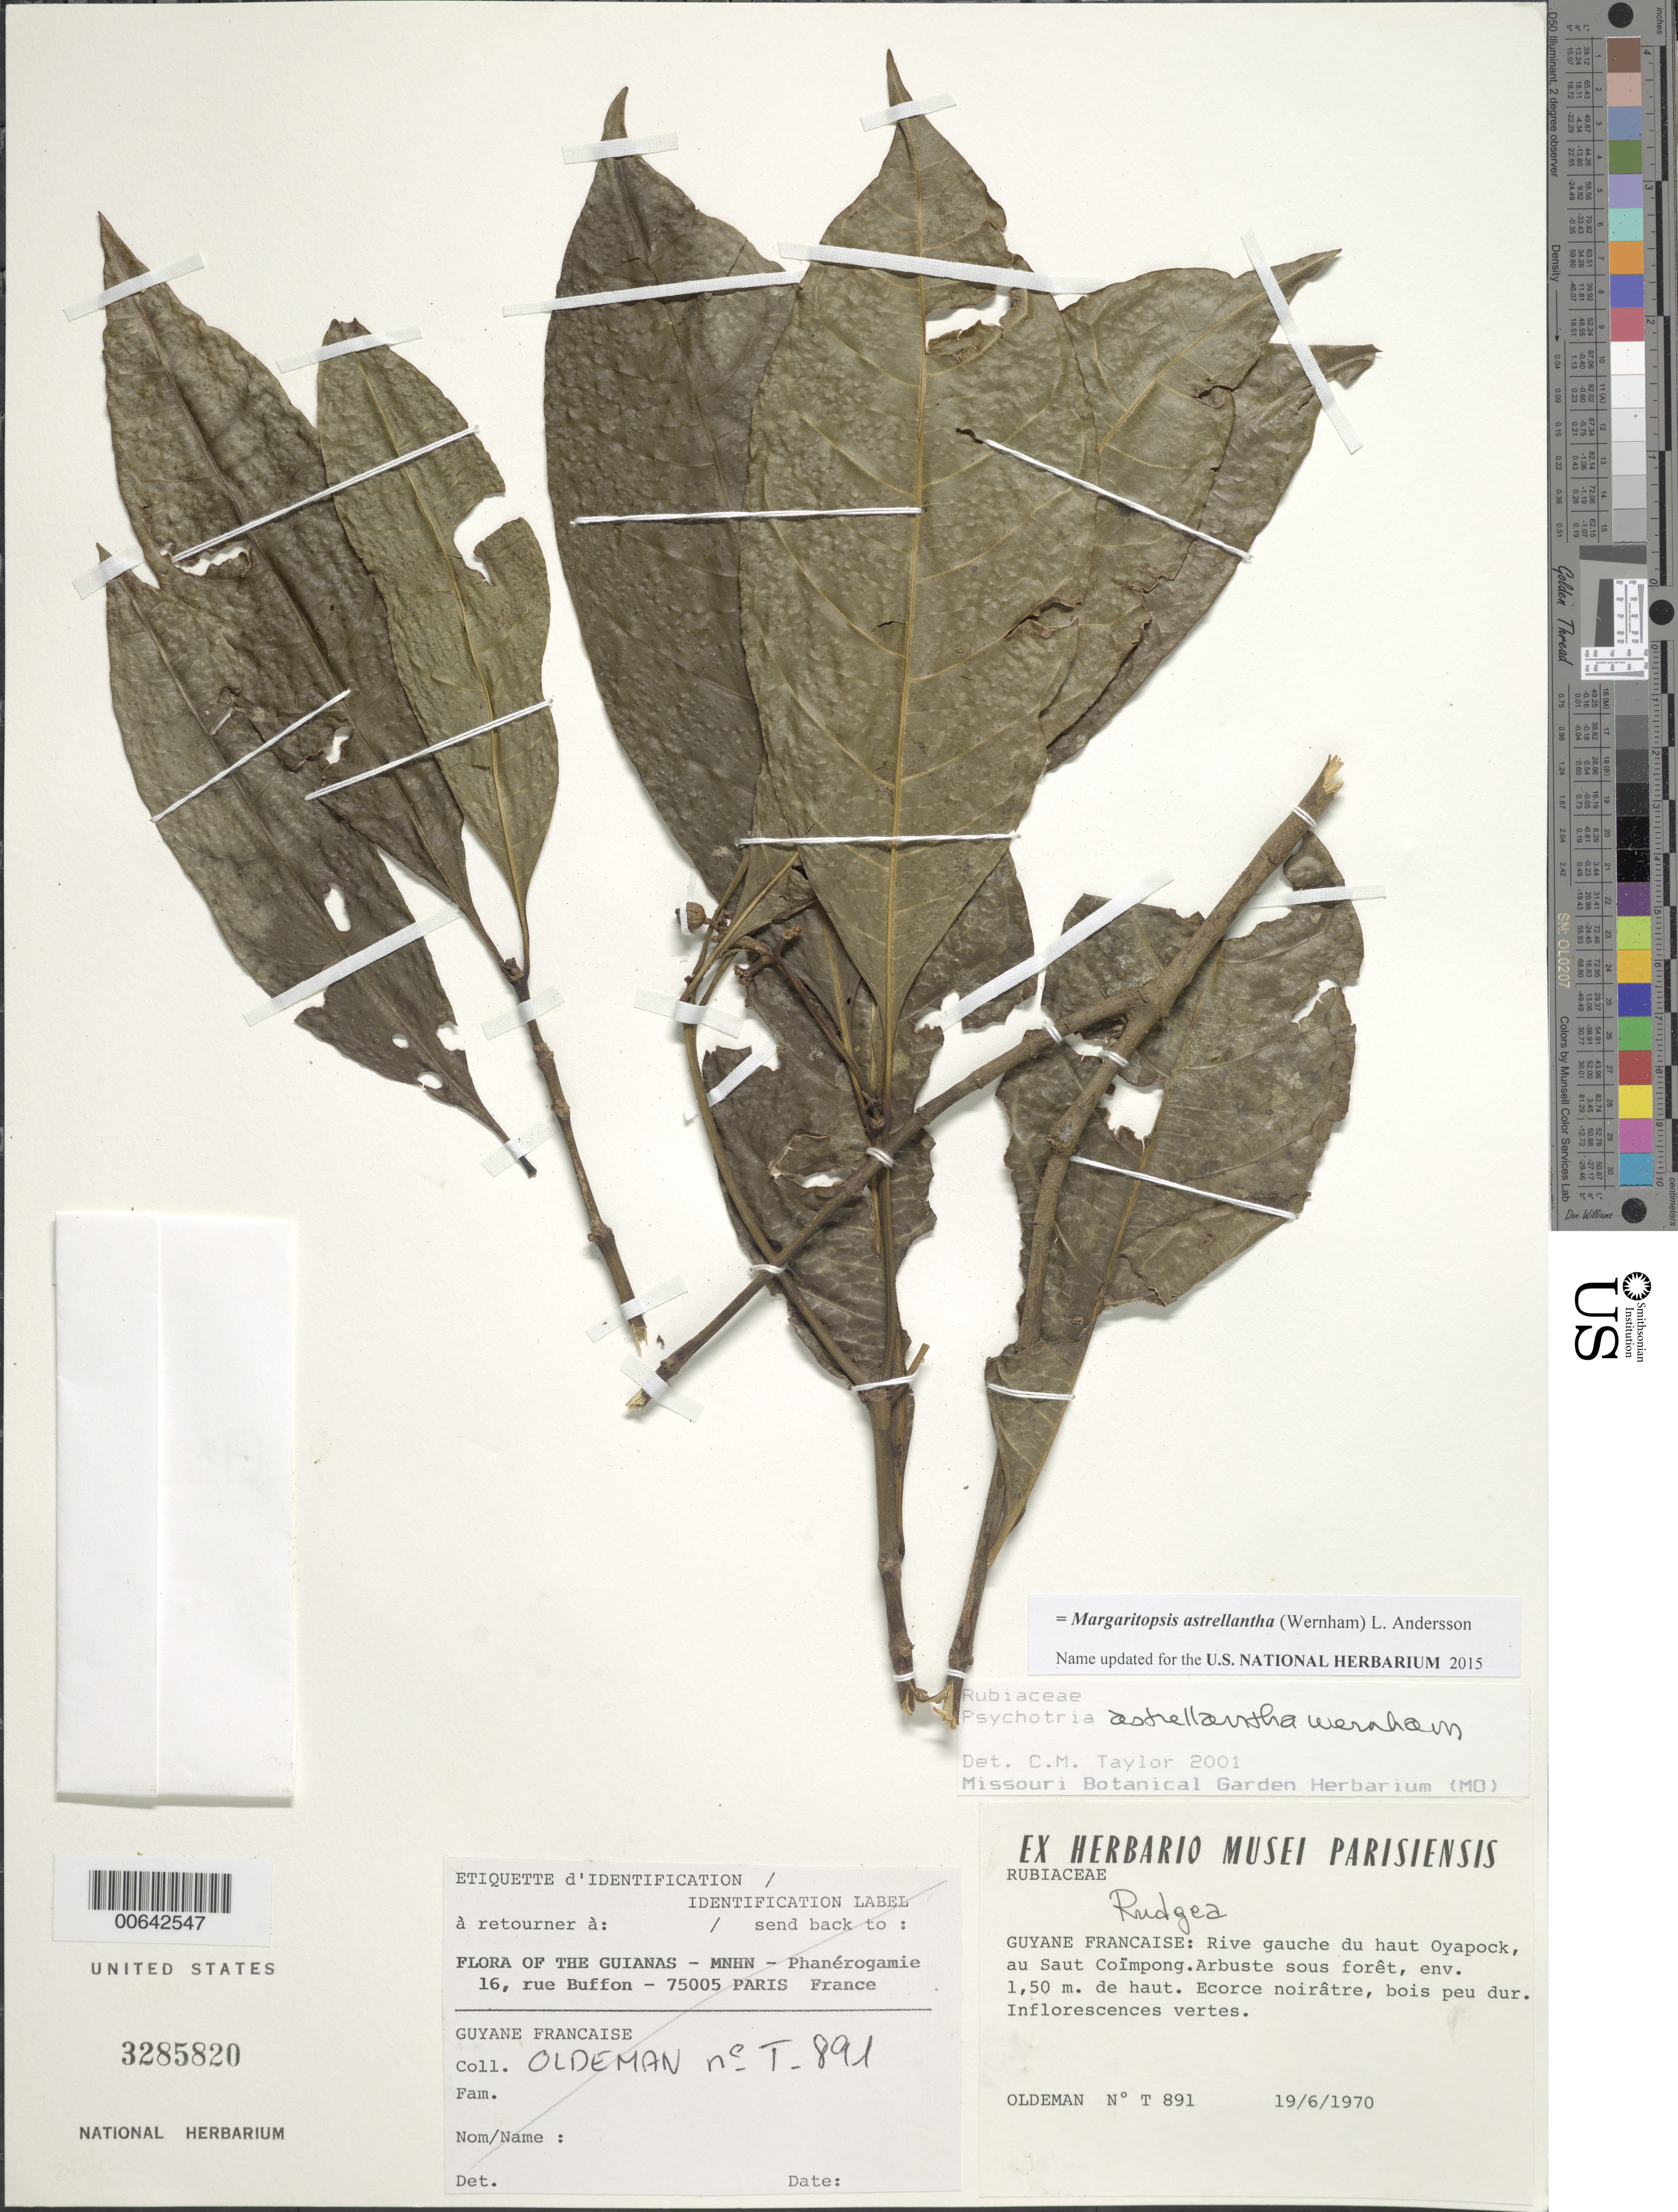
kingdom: Plantae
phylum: Tracheophyta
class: Magnoliopsida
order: Gentianales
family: Rubiaceae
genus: Psychotria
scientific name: Psychotria astrellantha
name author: Wernham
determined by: Taylor, Charlotte M.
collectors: R. Oldeman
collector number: T 891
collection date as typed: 19-Jun-70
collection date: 1970-06-19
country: French Guiana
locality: Saut Coïmpong, Bassin de l'Oyapock; rive gauche de haut Oyapock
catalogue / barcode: US 3285820